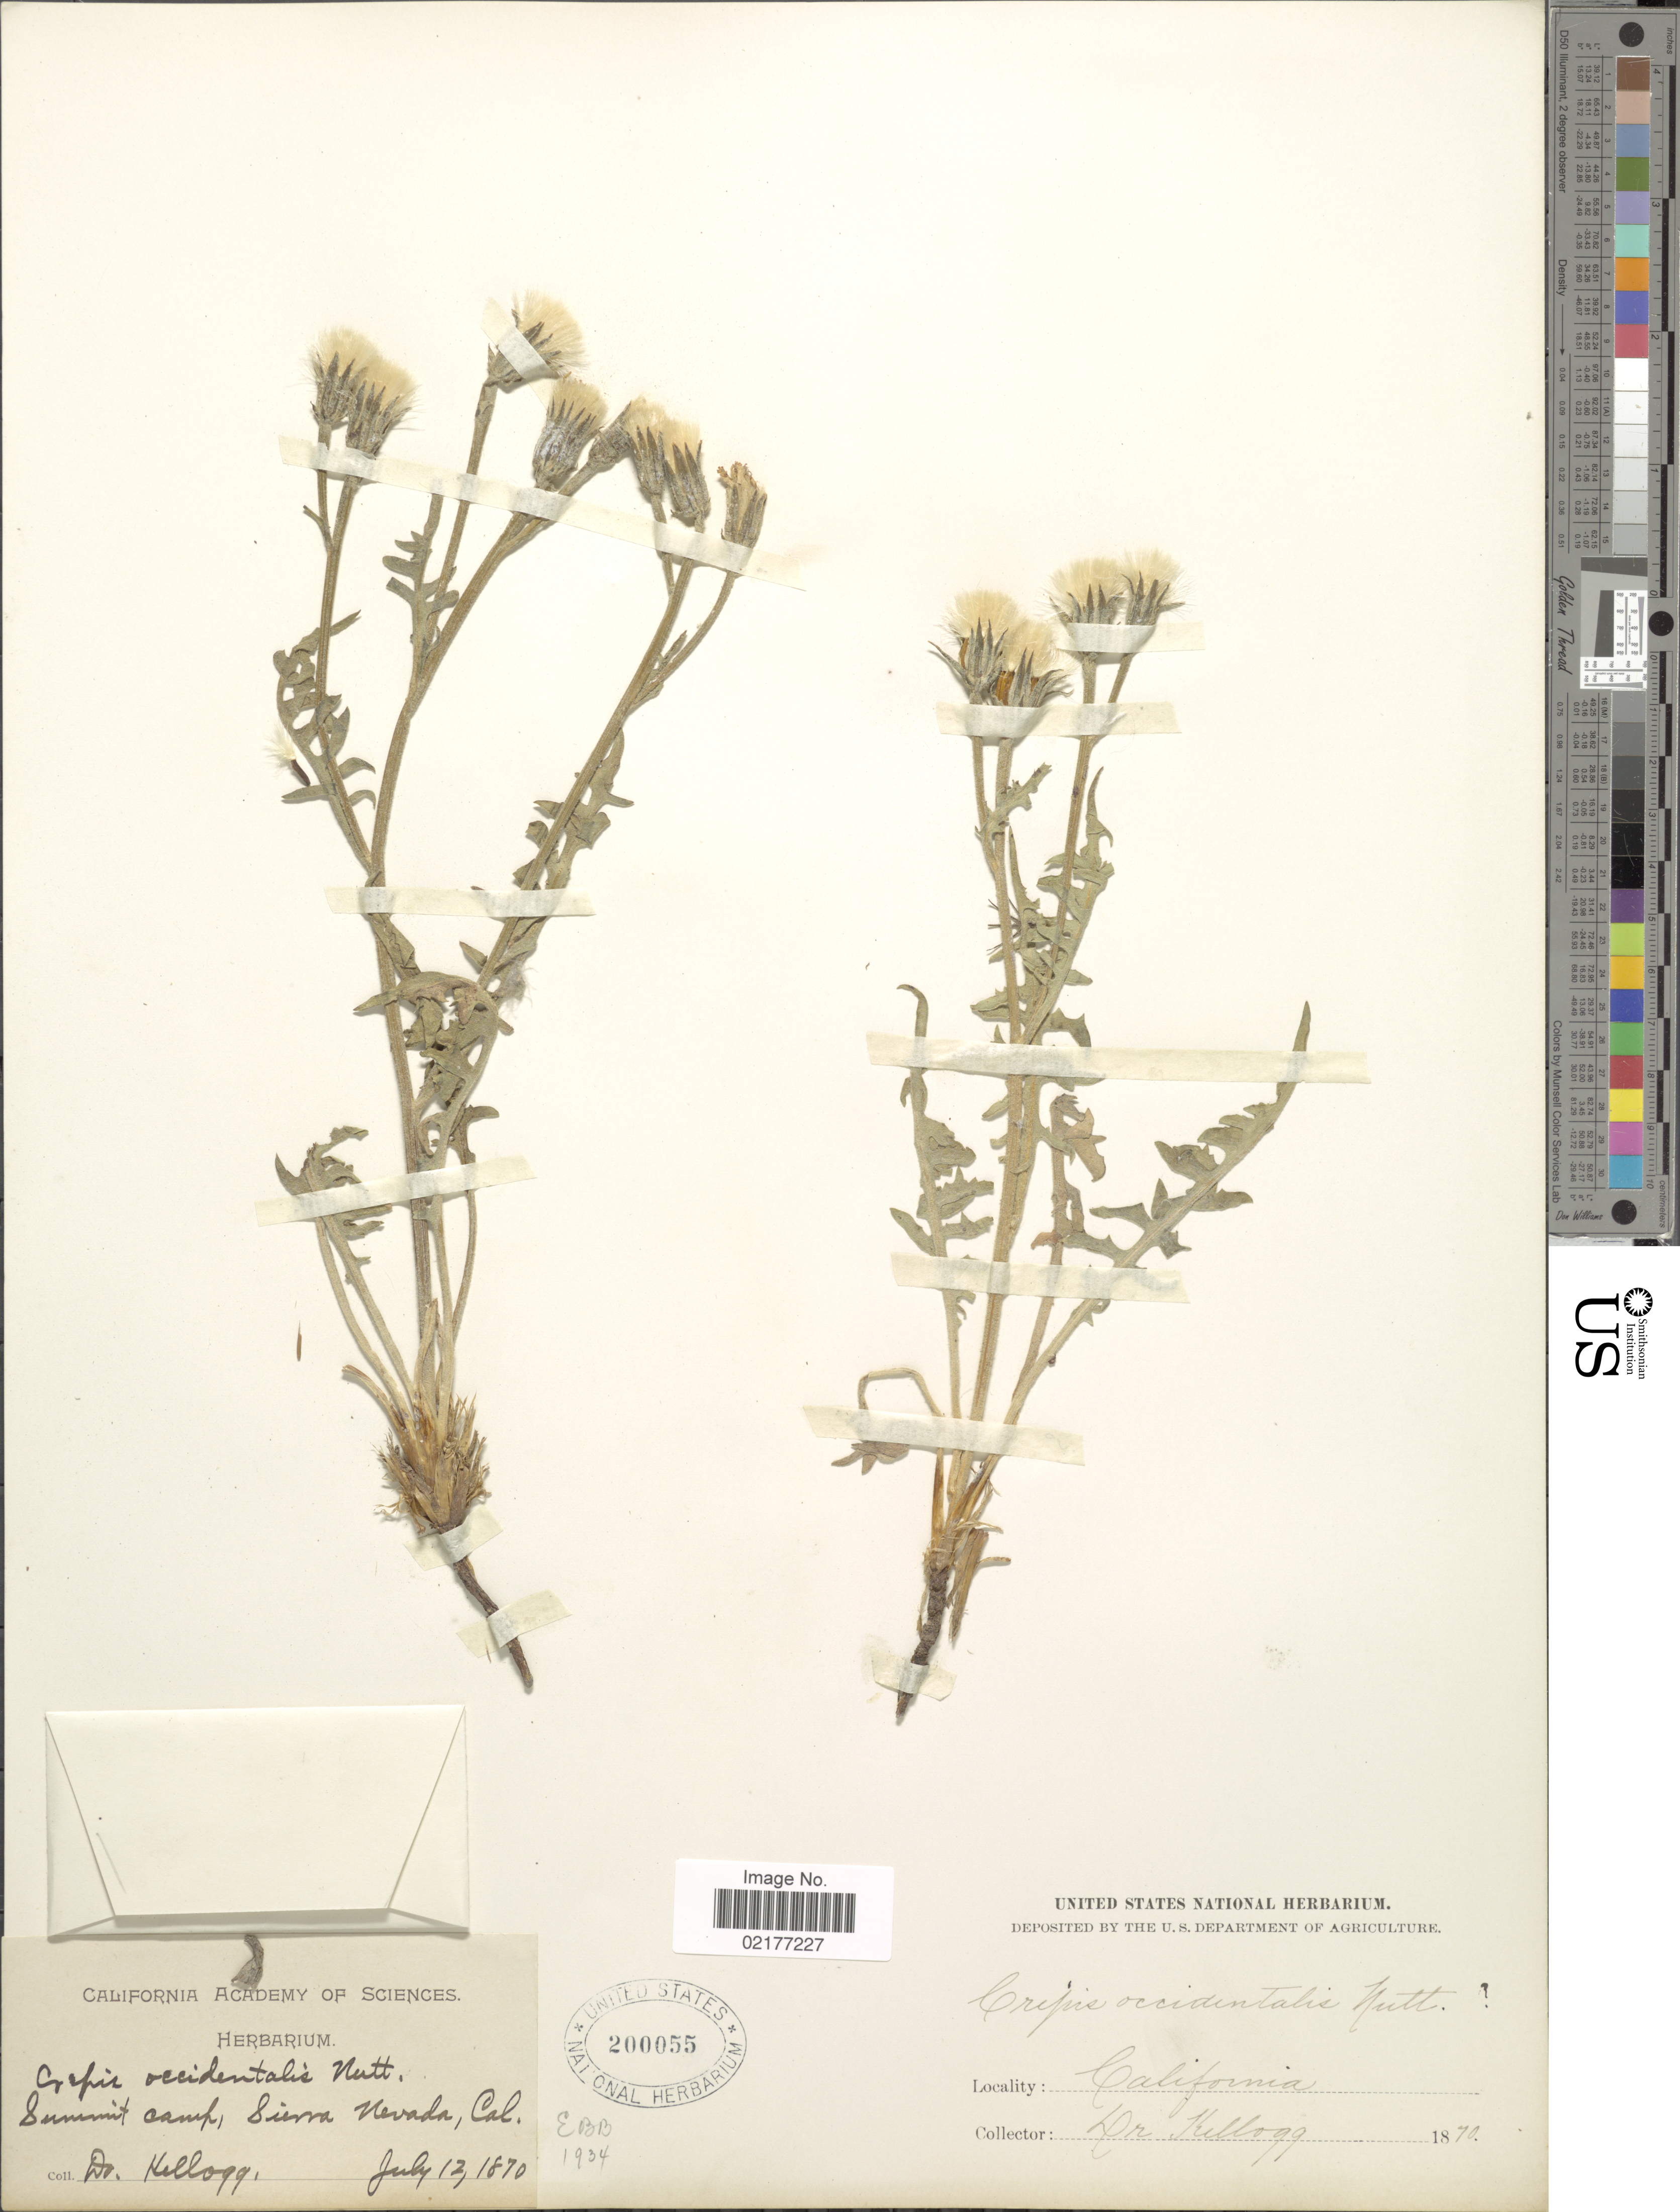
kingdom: Plantae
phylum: Tracheophyta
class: Magnoliopsida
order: Asterales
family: Asteraceae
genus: Crepis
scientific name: Crepis occidentalis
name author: Nutt.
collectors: A. Kellogg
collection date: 1870-07-12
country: United States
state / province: California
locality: Summit, camp, Sierra Nevada, Cal.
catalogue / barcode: US 200055